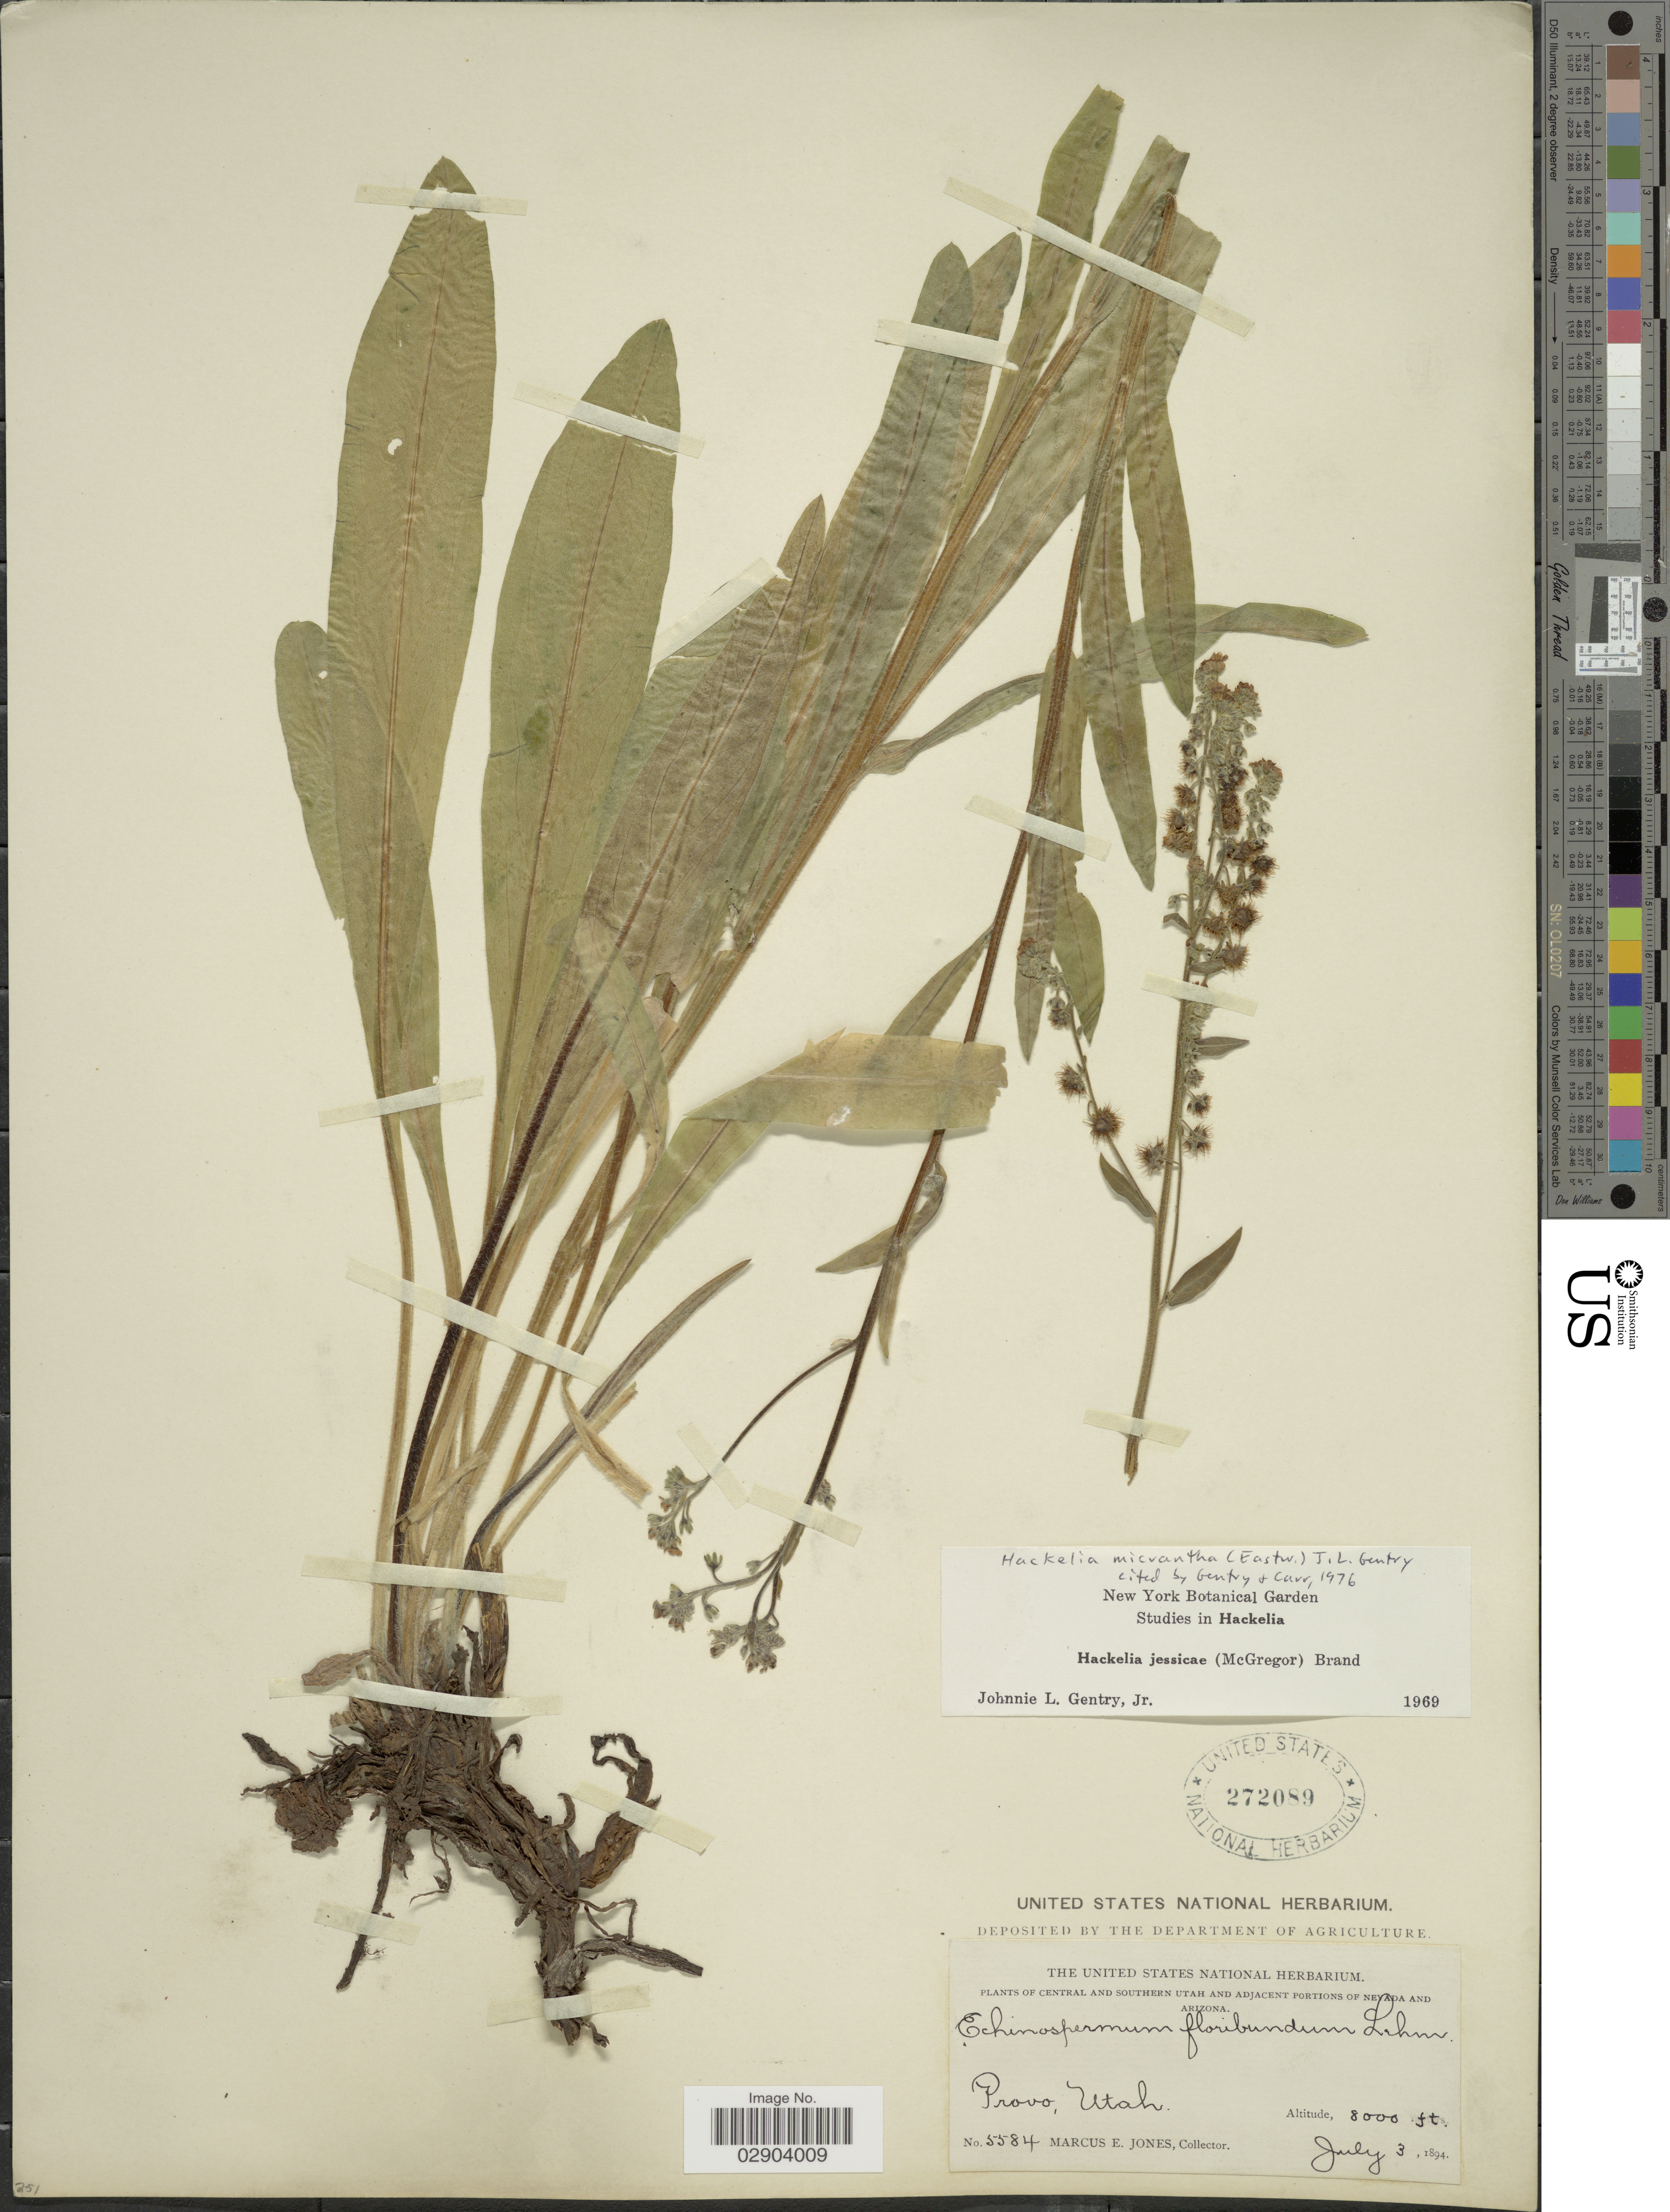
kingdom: Plantae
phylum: Tracheophyta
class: Magnoliopsida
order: Boraginales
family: Boraginaceae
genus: Hackelia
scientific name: Hackelia micrantha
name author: (Eastw.) J.L. Gentry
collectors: M. E. Jones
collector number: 5584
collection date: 1894-07-03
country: United States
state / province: Utah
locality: Central and Southern Utah. Provo.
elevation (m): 2438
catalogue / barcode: US 272089